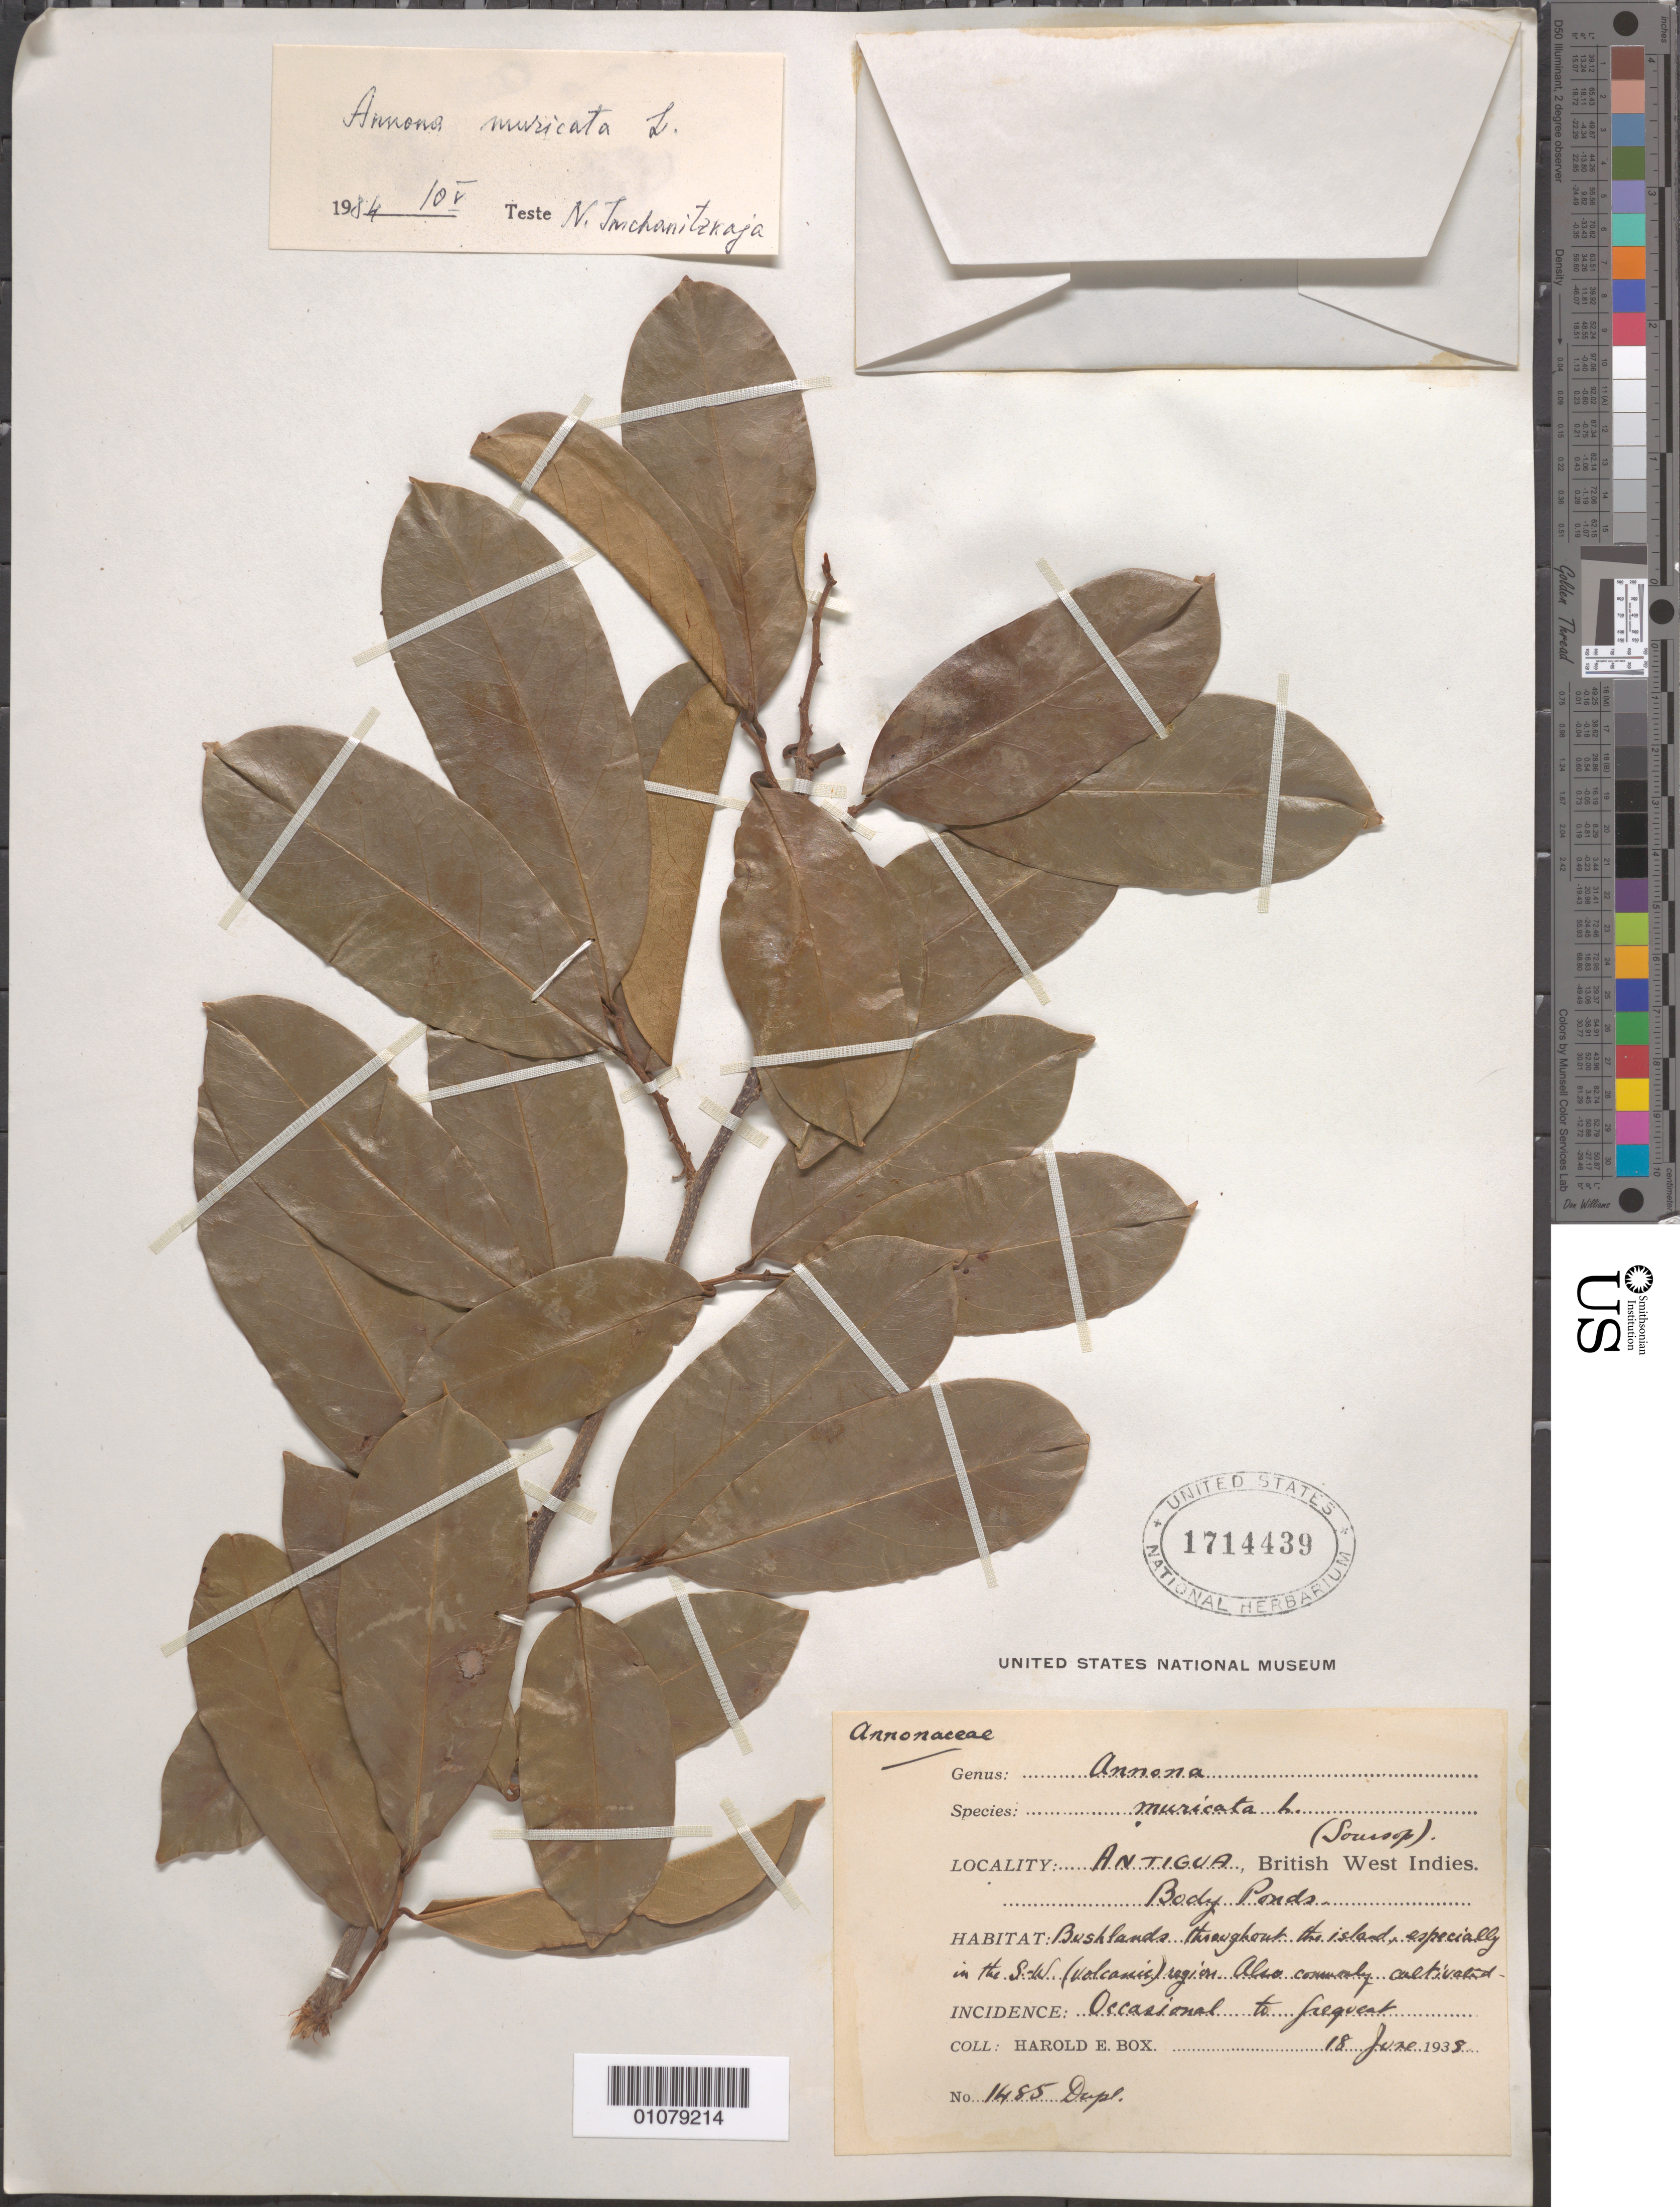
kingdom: Plantae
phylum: Tracheophyta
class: Magnoliopsida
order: Magnoliales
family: Annonaceae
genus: Annona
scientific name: Annona muricata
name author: L.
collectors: H. E. Box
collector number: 1485 Dupl.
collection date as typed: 18 Jun 1938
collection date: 1938-06-18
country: Antigua and Barbuda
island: Antigua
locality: Body Ponds. Bushlands throughout the island, especially in the SW (volcanic) region.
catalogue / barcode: US 1714439